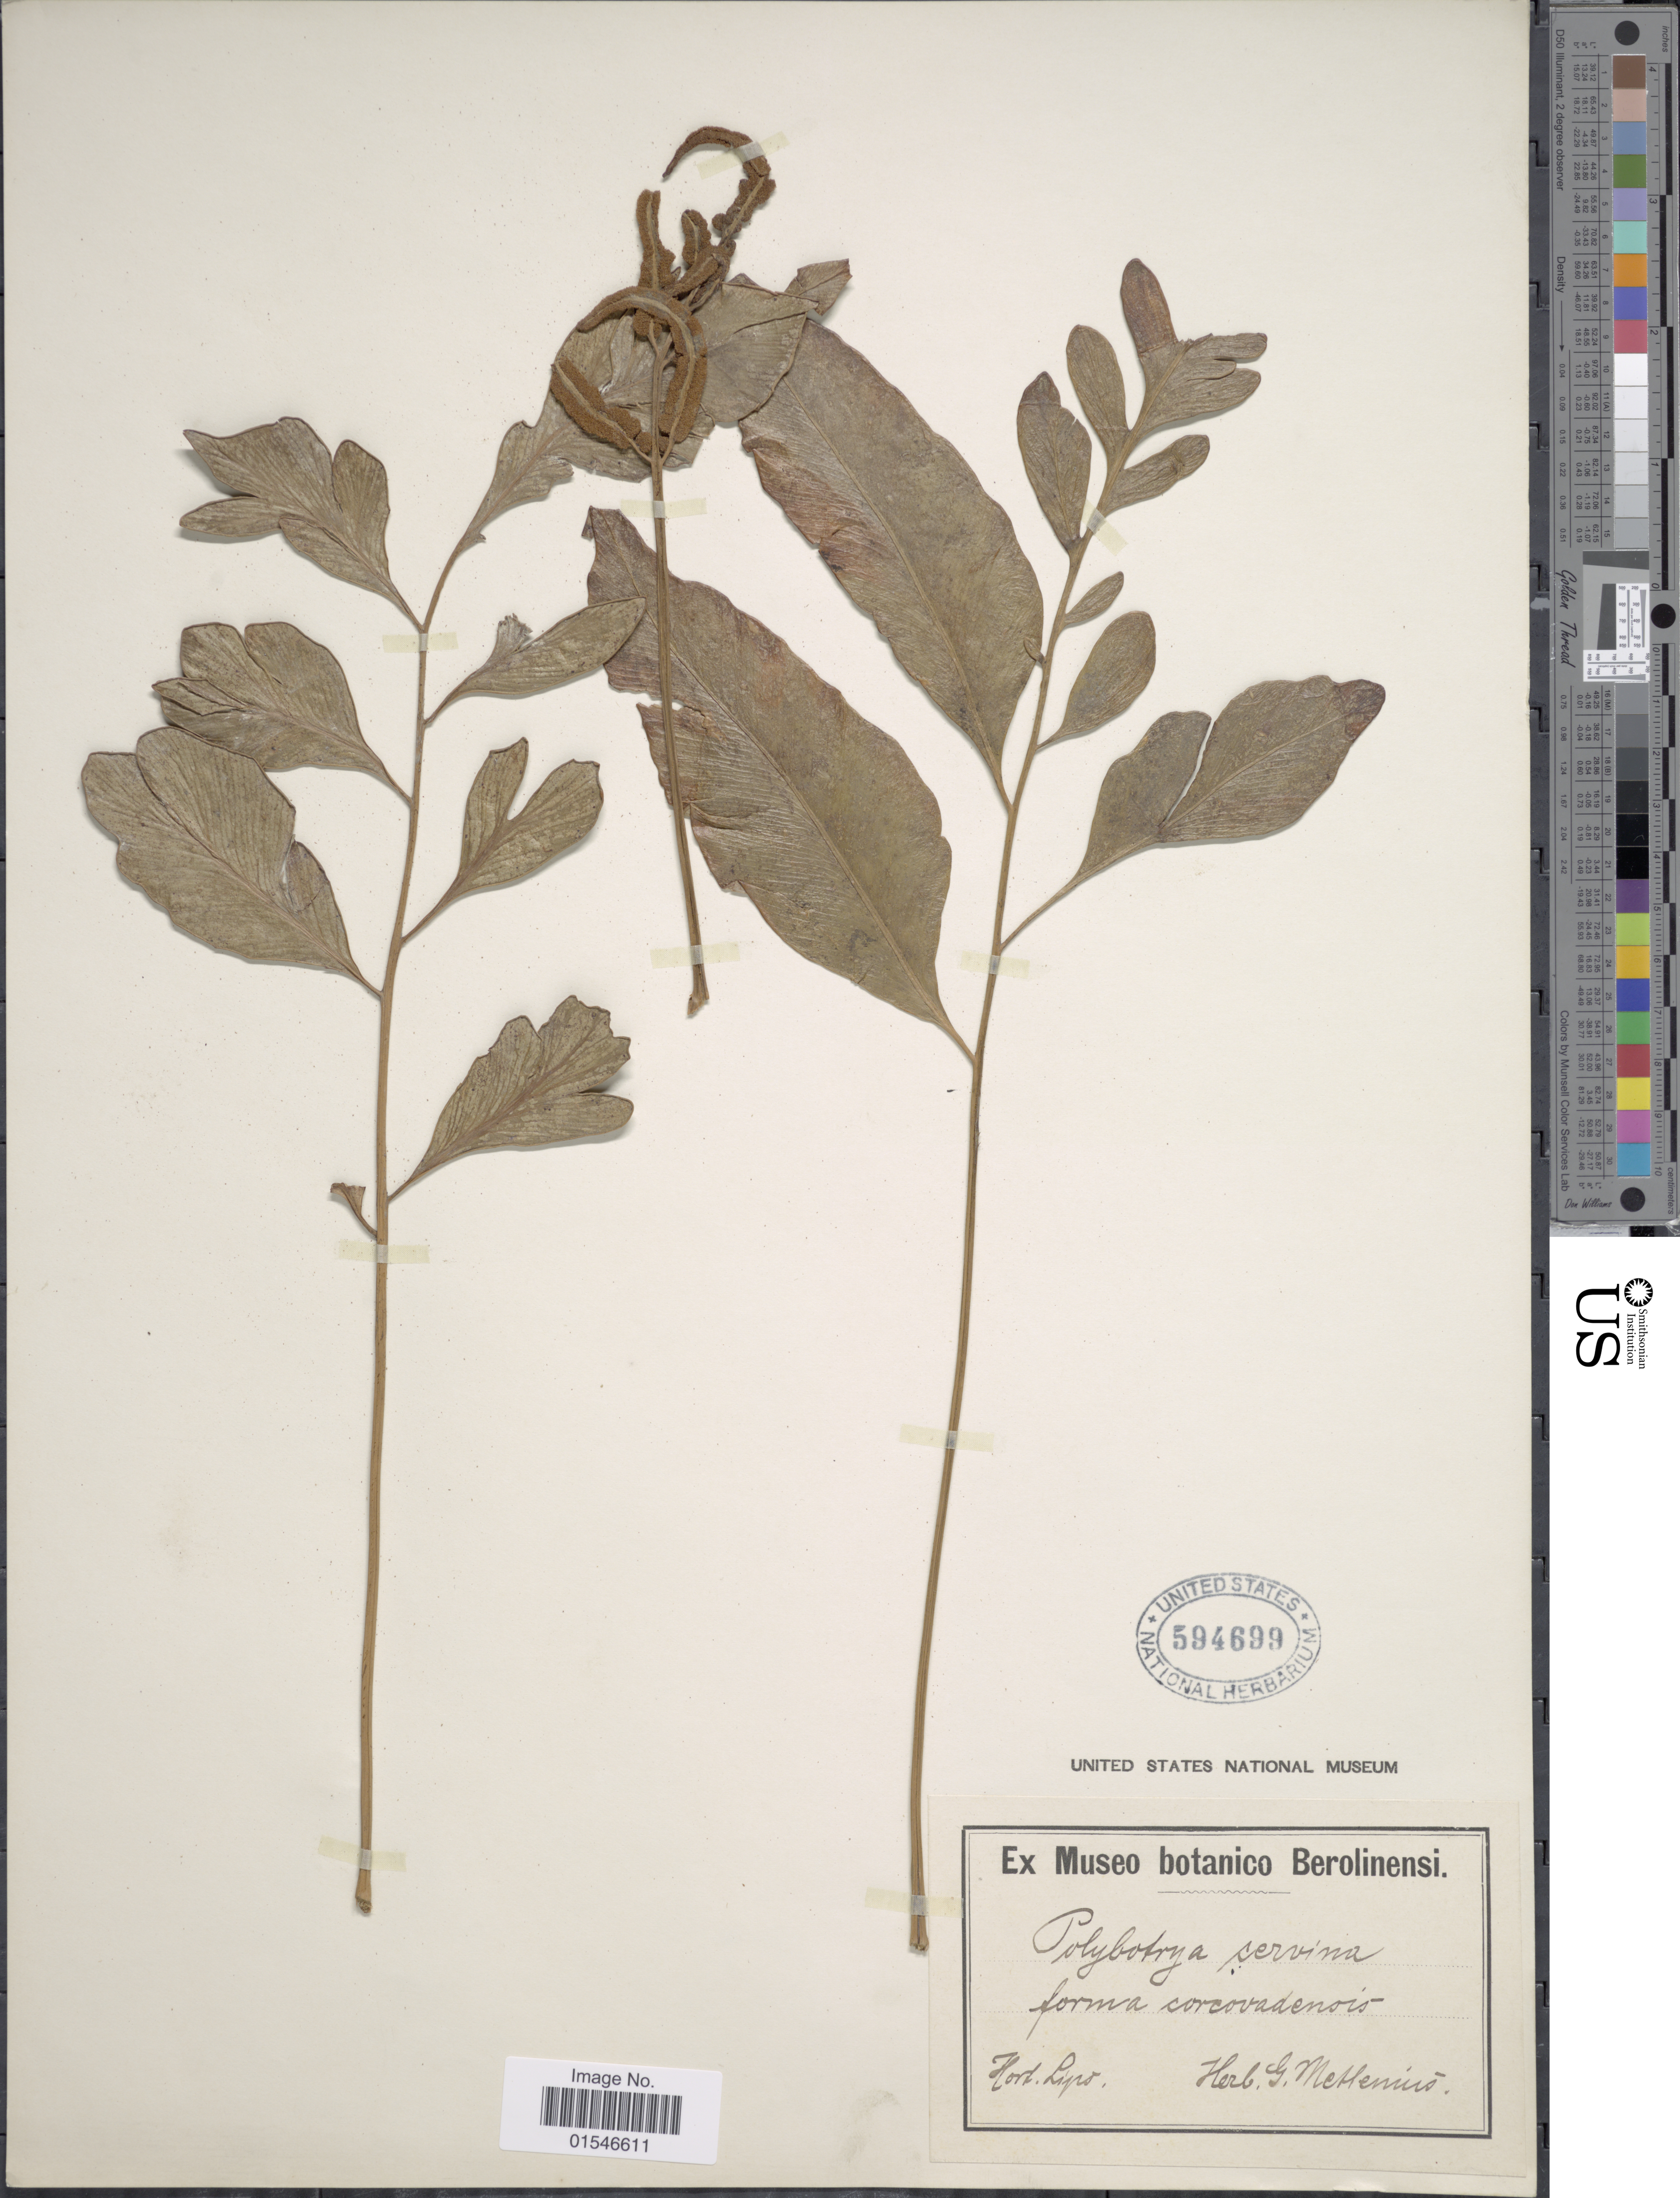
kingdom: Plantae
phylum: Tracheophyta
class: Polypodiopsida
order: Polypodiales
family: Dryopteridaceae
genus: Olfersia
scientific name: Olfersia cervina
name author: (L.) Kunze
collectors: ex herb. G. McHenius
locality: Hort. Lijns [interpreted]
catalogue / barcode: US 594699